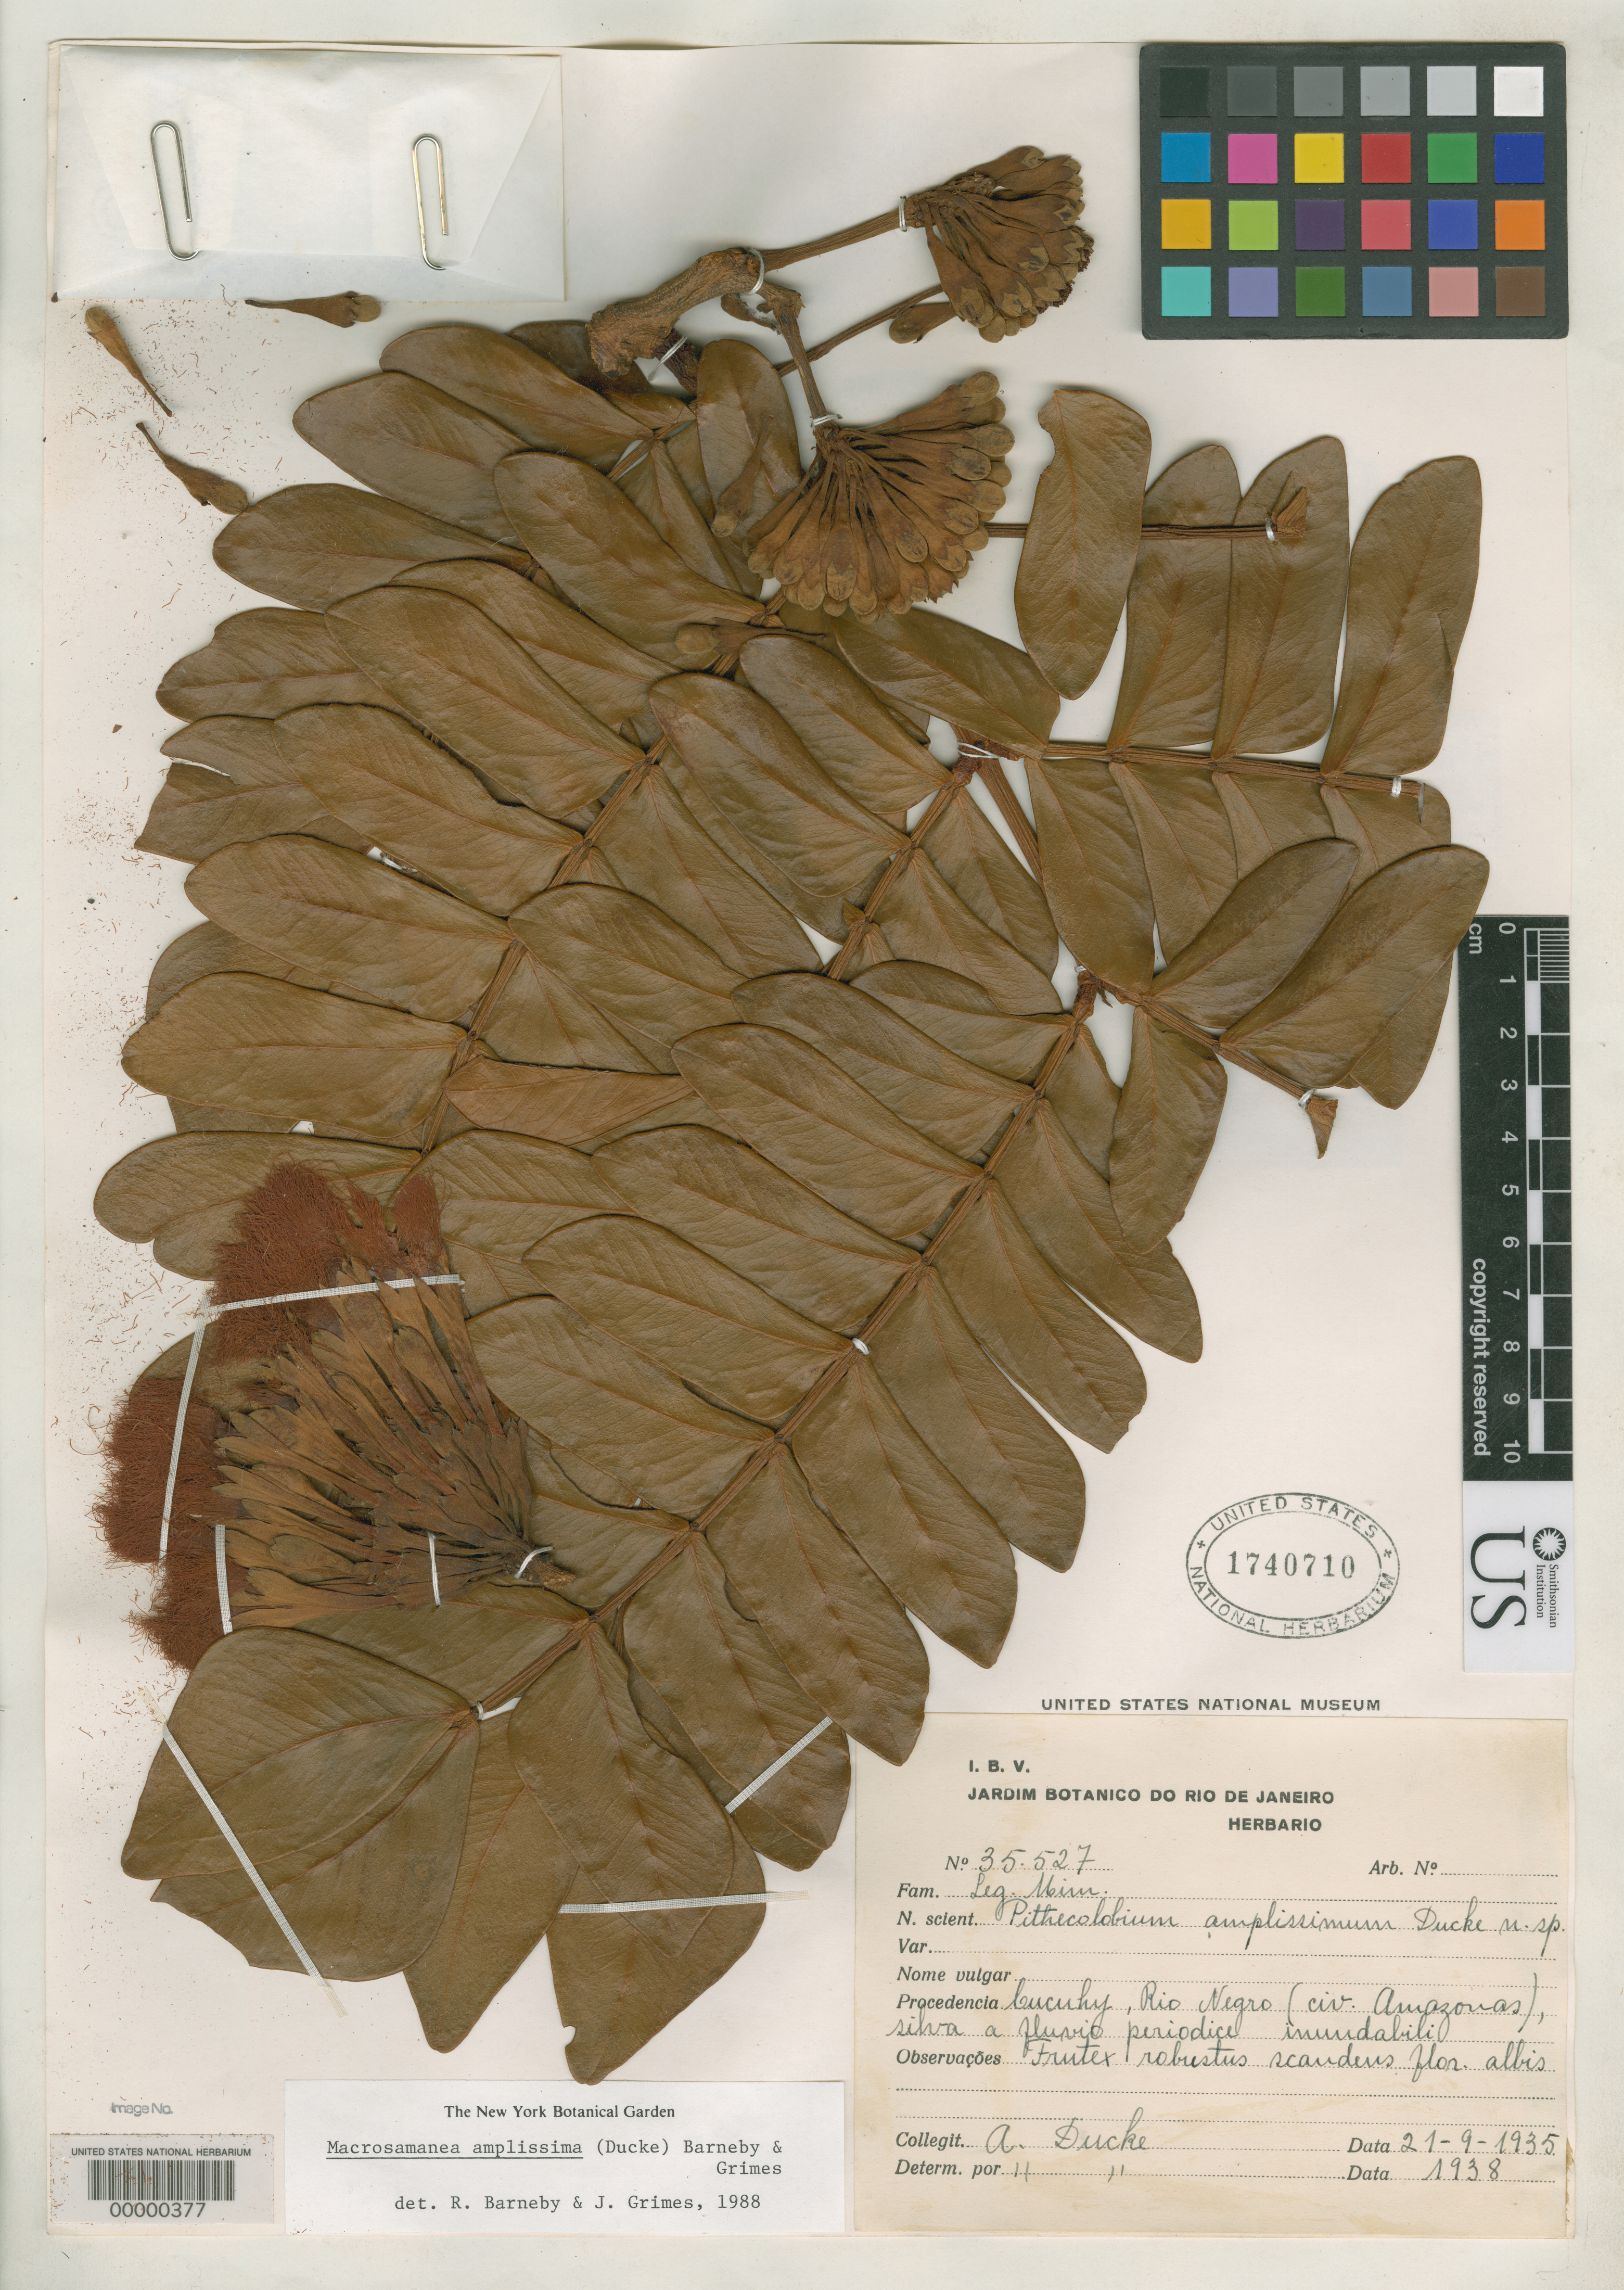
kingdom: Plantae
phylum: Tracheophyta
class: Magnoliopsida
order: Fabales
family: Fabaceae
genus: Pithecellobium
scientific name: Pithecellobium amplissimum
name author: Ducke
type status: Isotype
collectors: A. Ducke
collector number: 35527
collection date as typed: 21 Sep 1935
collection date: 1935-09-21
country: Brazil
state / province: Amazonas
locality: Cucuhy, Rio Negro.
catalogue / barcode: US 1740710